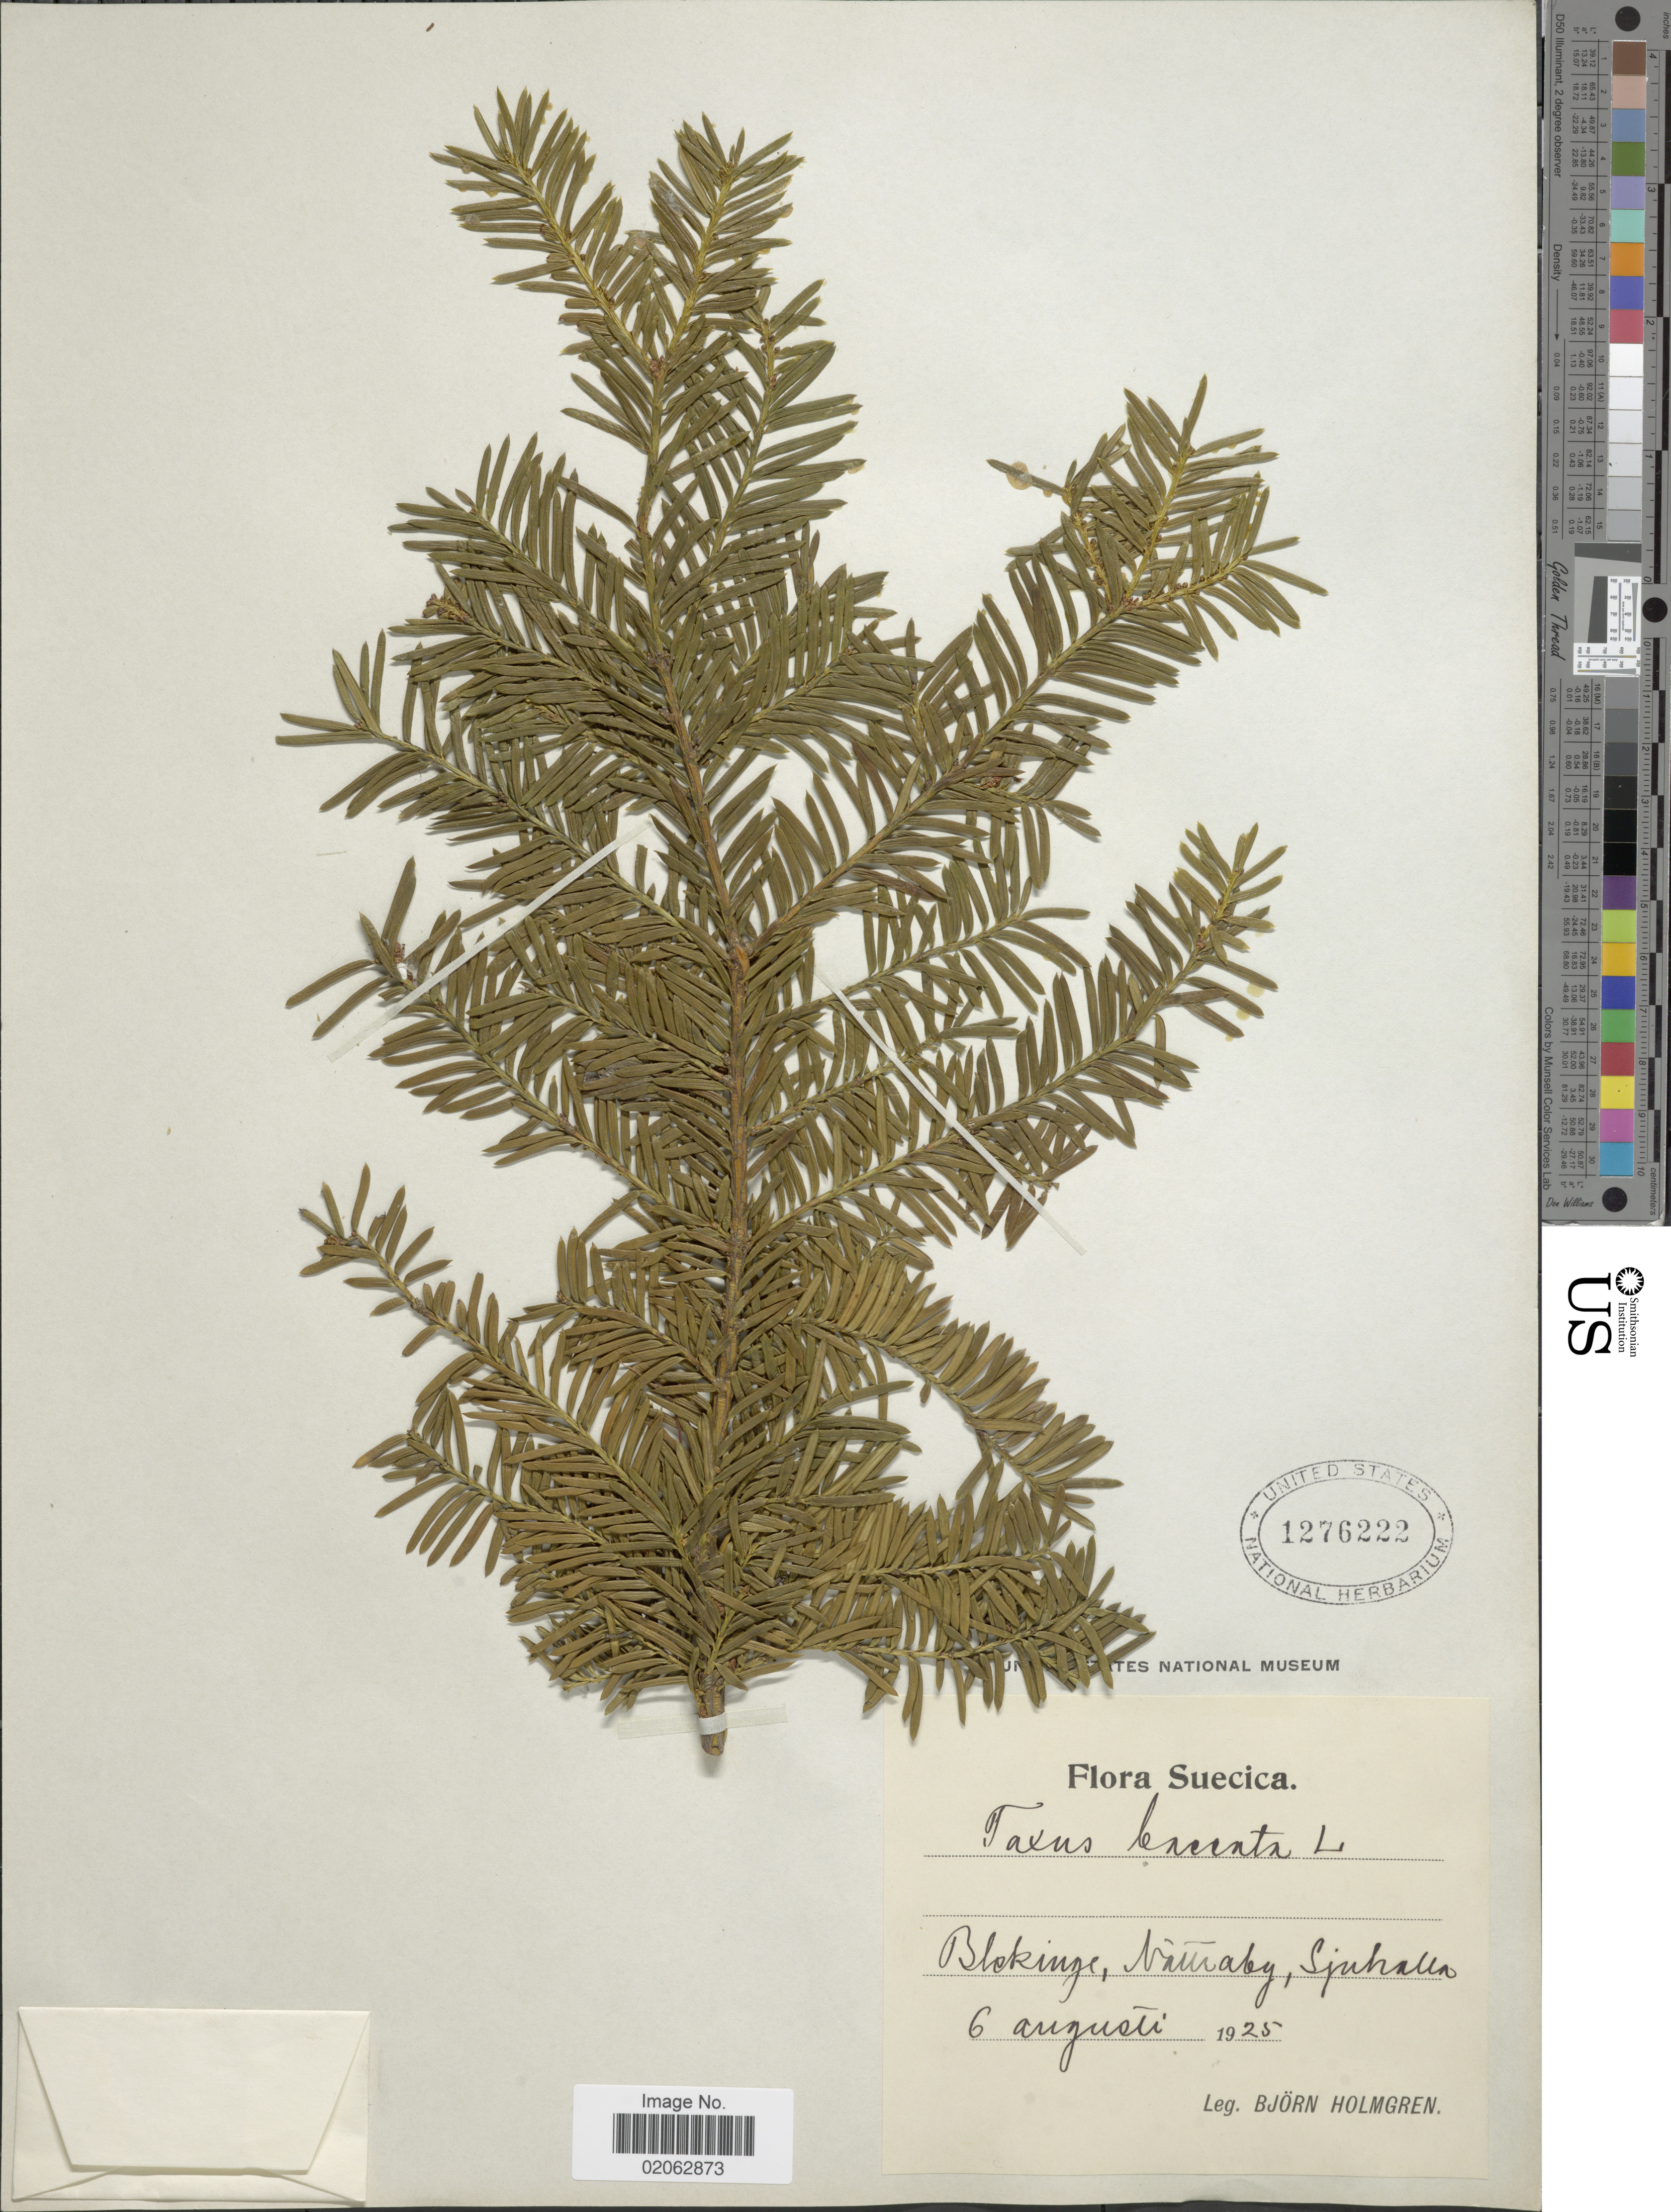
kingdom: Plantae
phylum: Tracheophyta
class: Pinopsida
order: Pinales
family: Taxaceae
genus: Taxus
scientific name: Taxus sp.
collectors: B. Holmgren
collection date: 1925-08-06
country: Sweden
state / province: Blekinge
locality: Nättraby, Sjuhalla.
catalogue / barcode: US 1276222